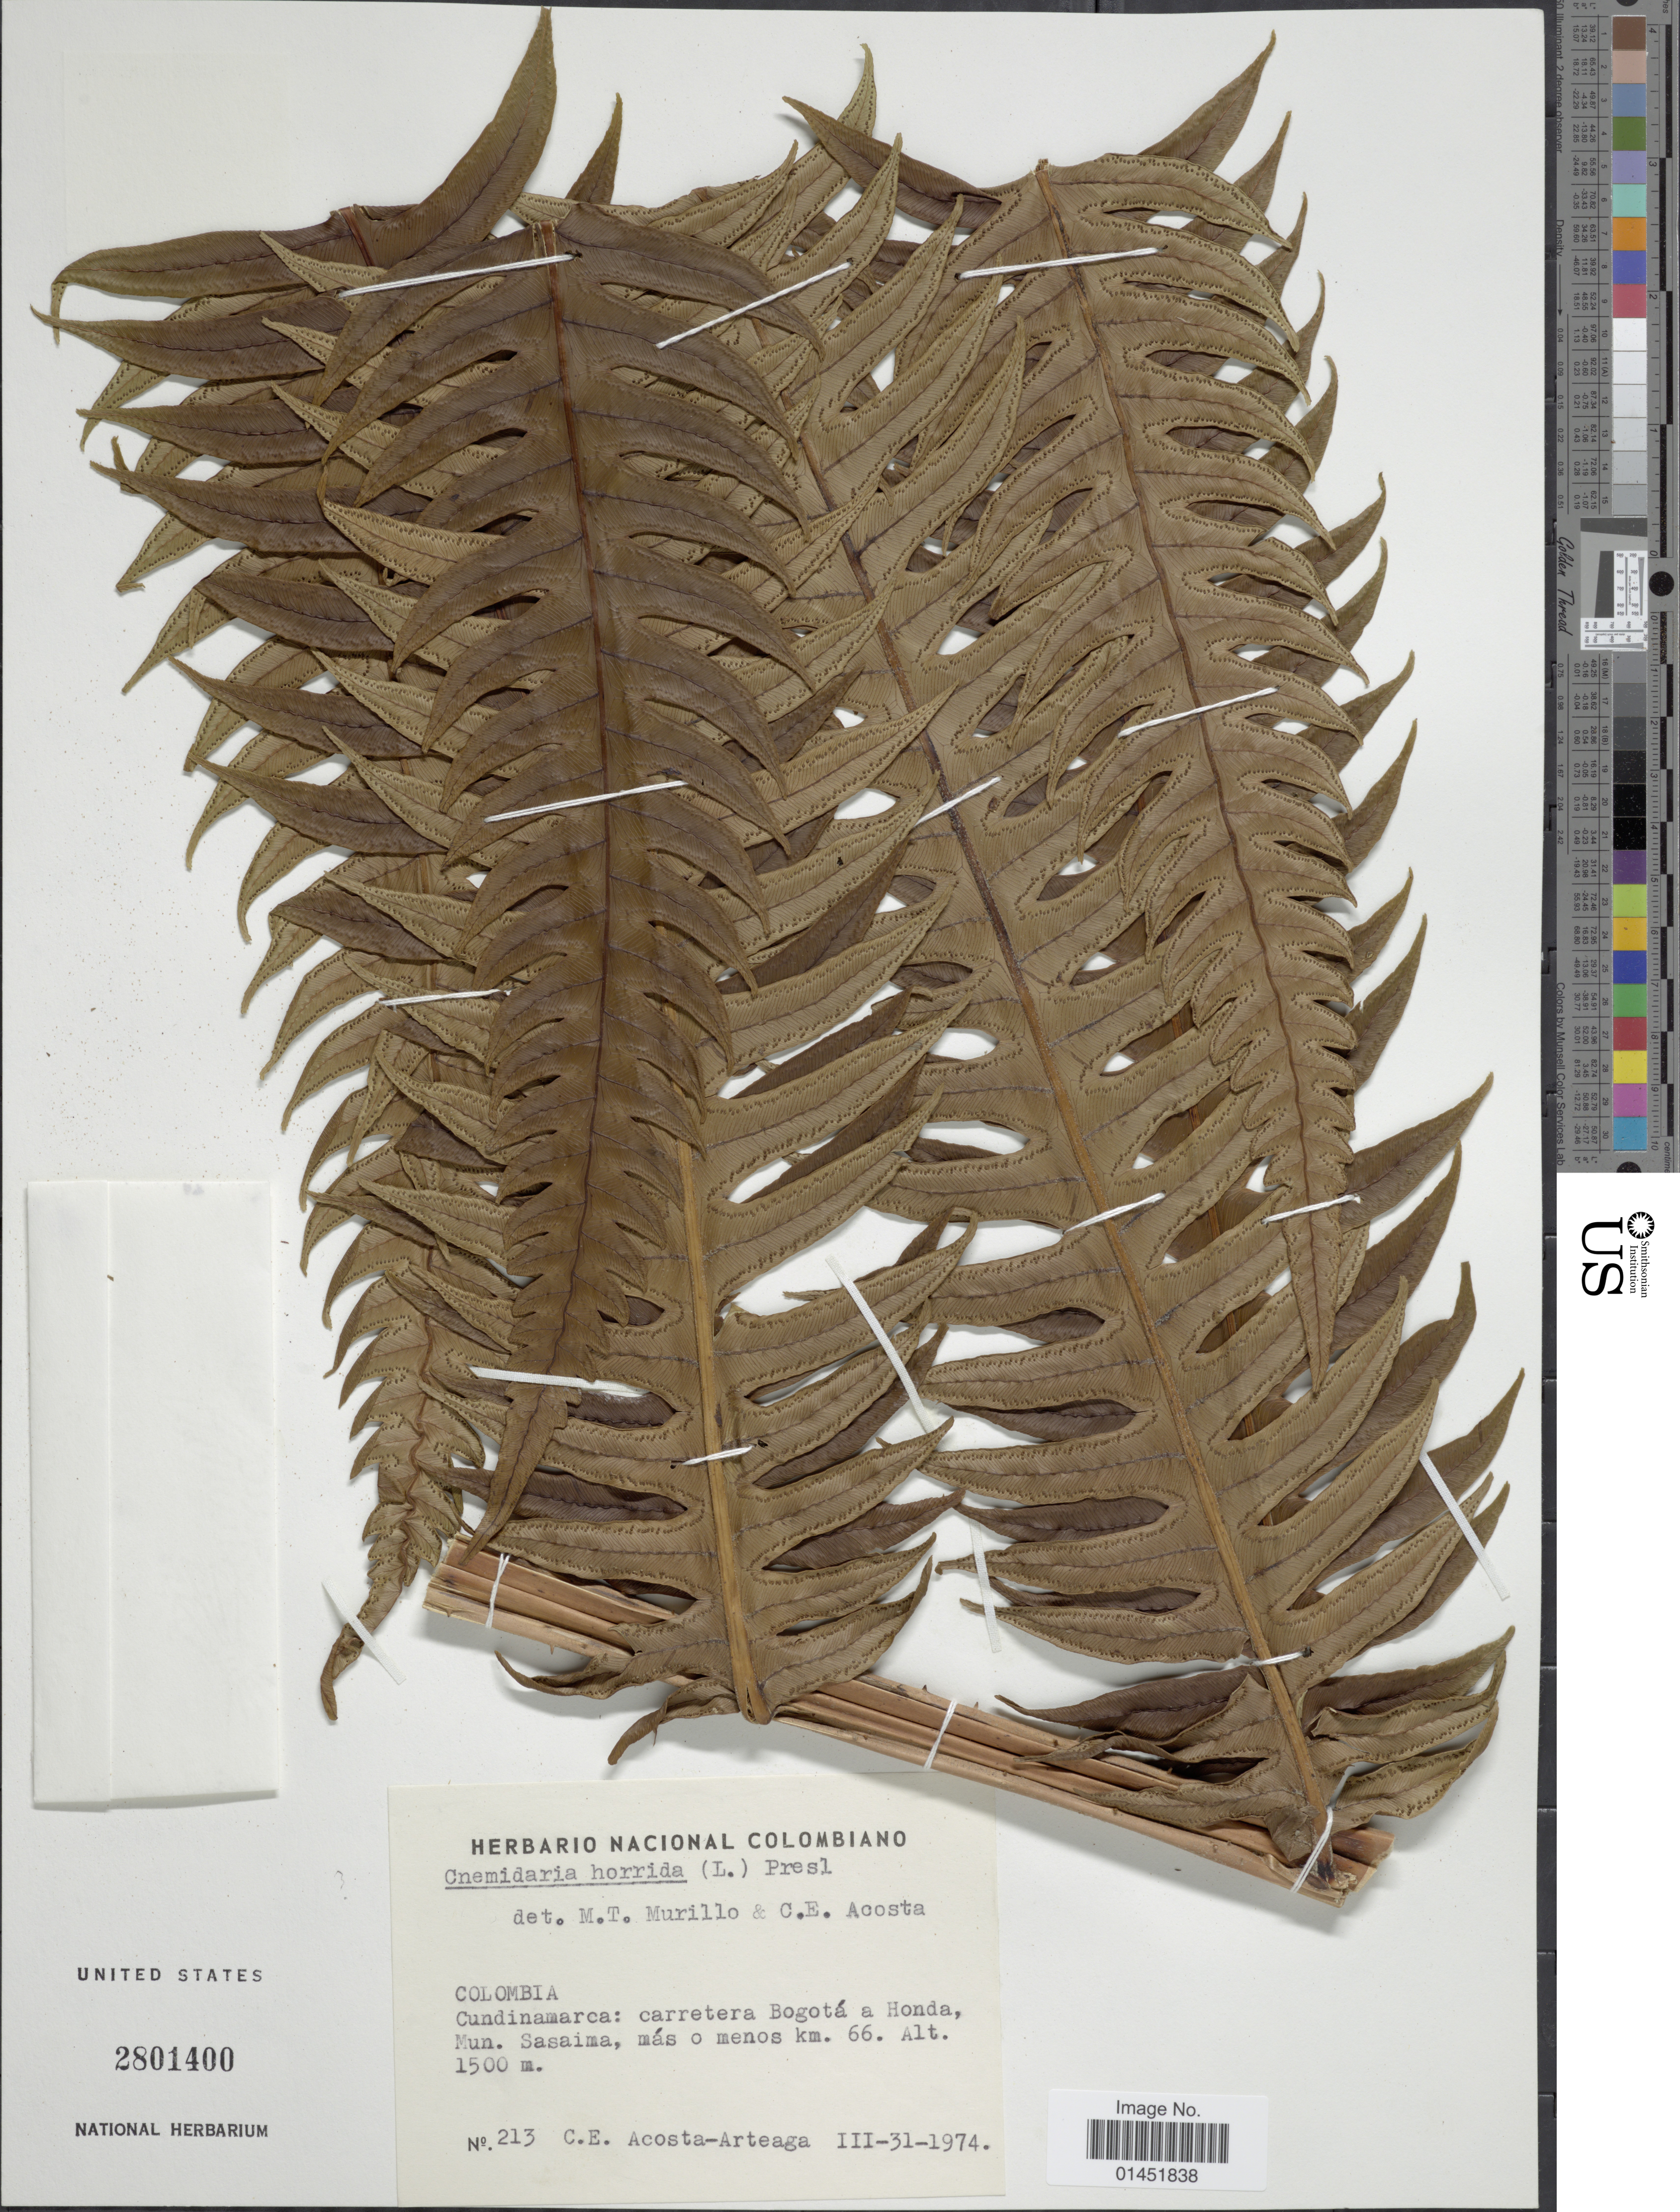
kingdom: Plantae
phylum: Tracheophyta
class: Polypodiopsida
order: Cyatheales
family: Cyatheaceae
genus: Cyathea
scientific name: Cyathea horrida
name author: (L.) Sm.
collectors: C. E. Acosta-Arteaga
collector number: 213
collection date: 1974-03-31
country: Colombia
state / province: Cundinamarca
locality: Carretera Bogotá a Honda Mun. Sasaima, más o menos km. 66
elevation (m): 1500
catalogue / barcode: US 2801400